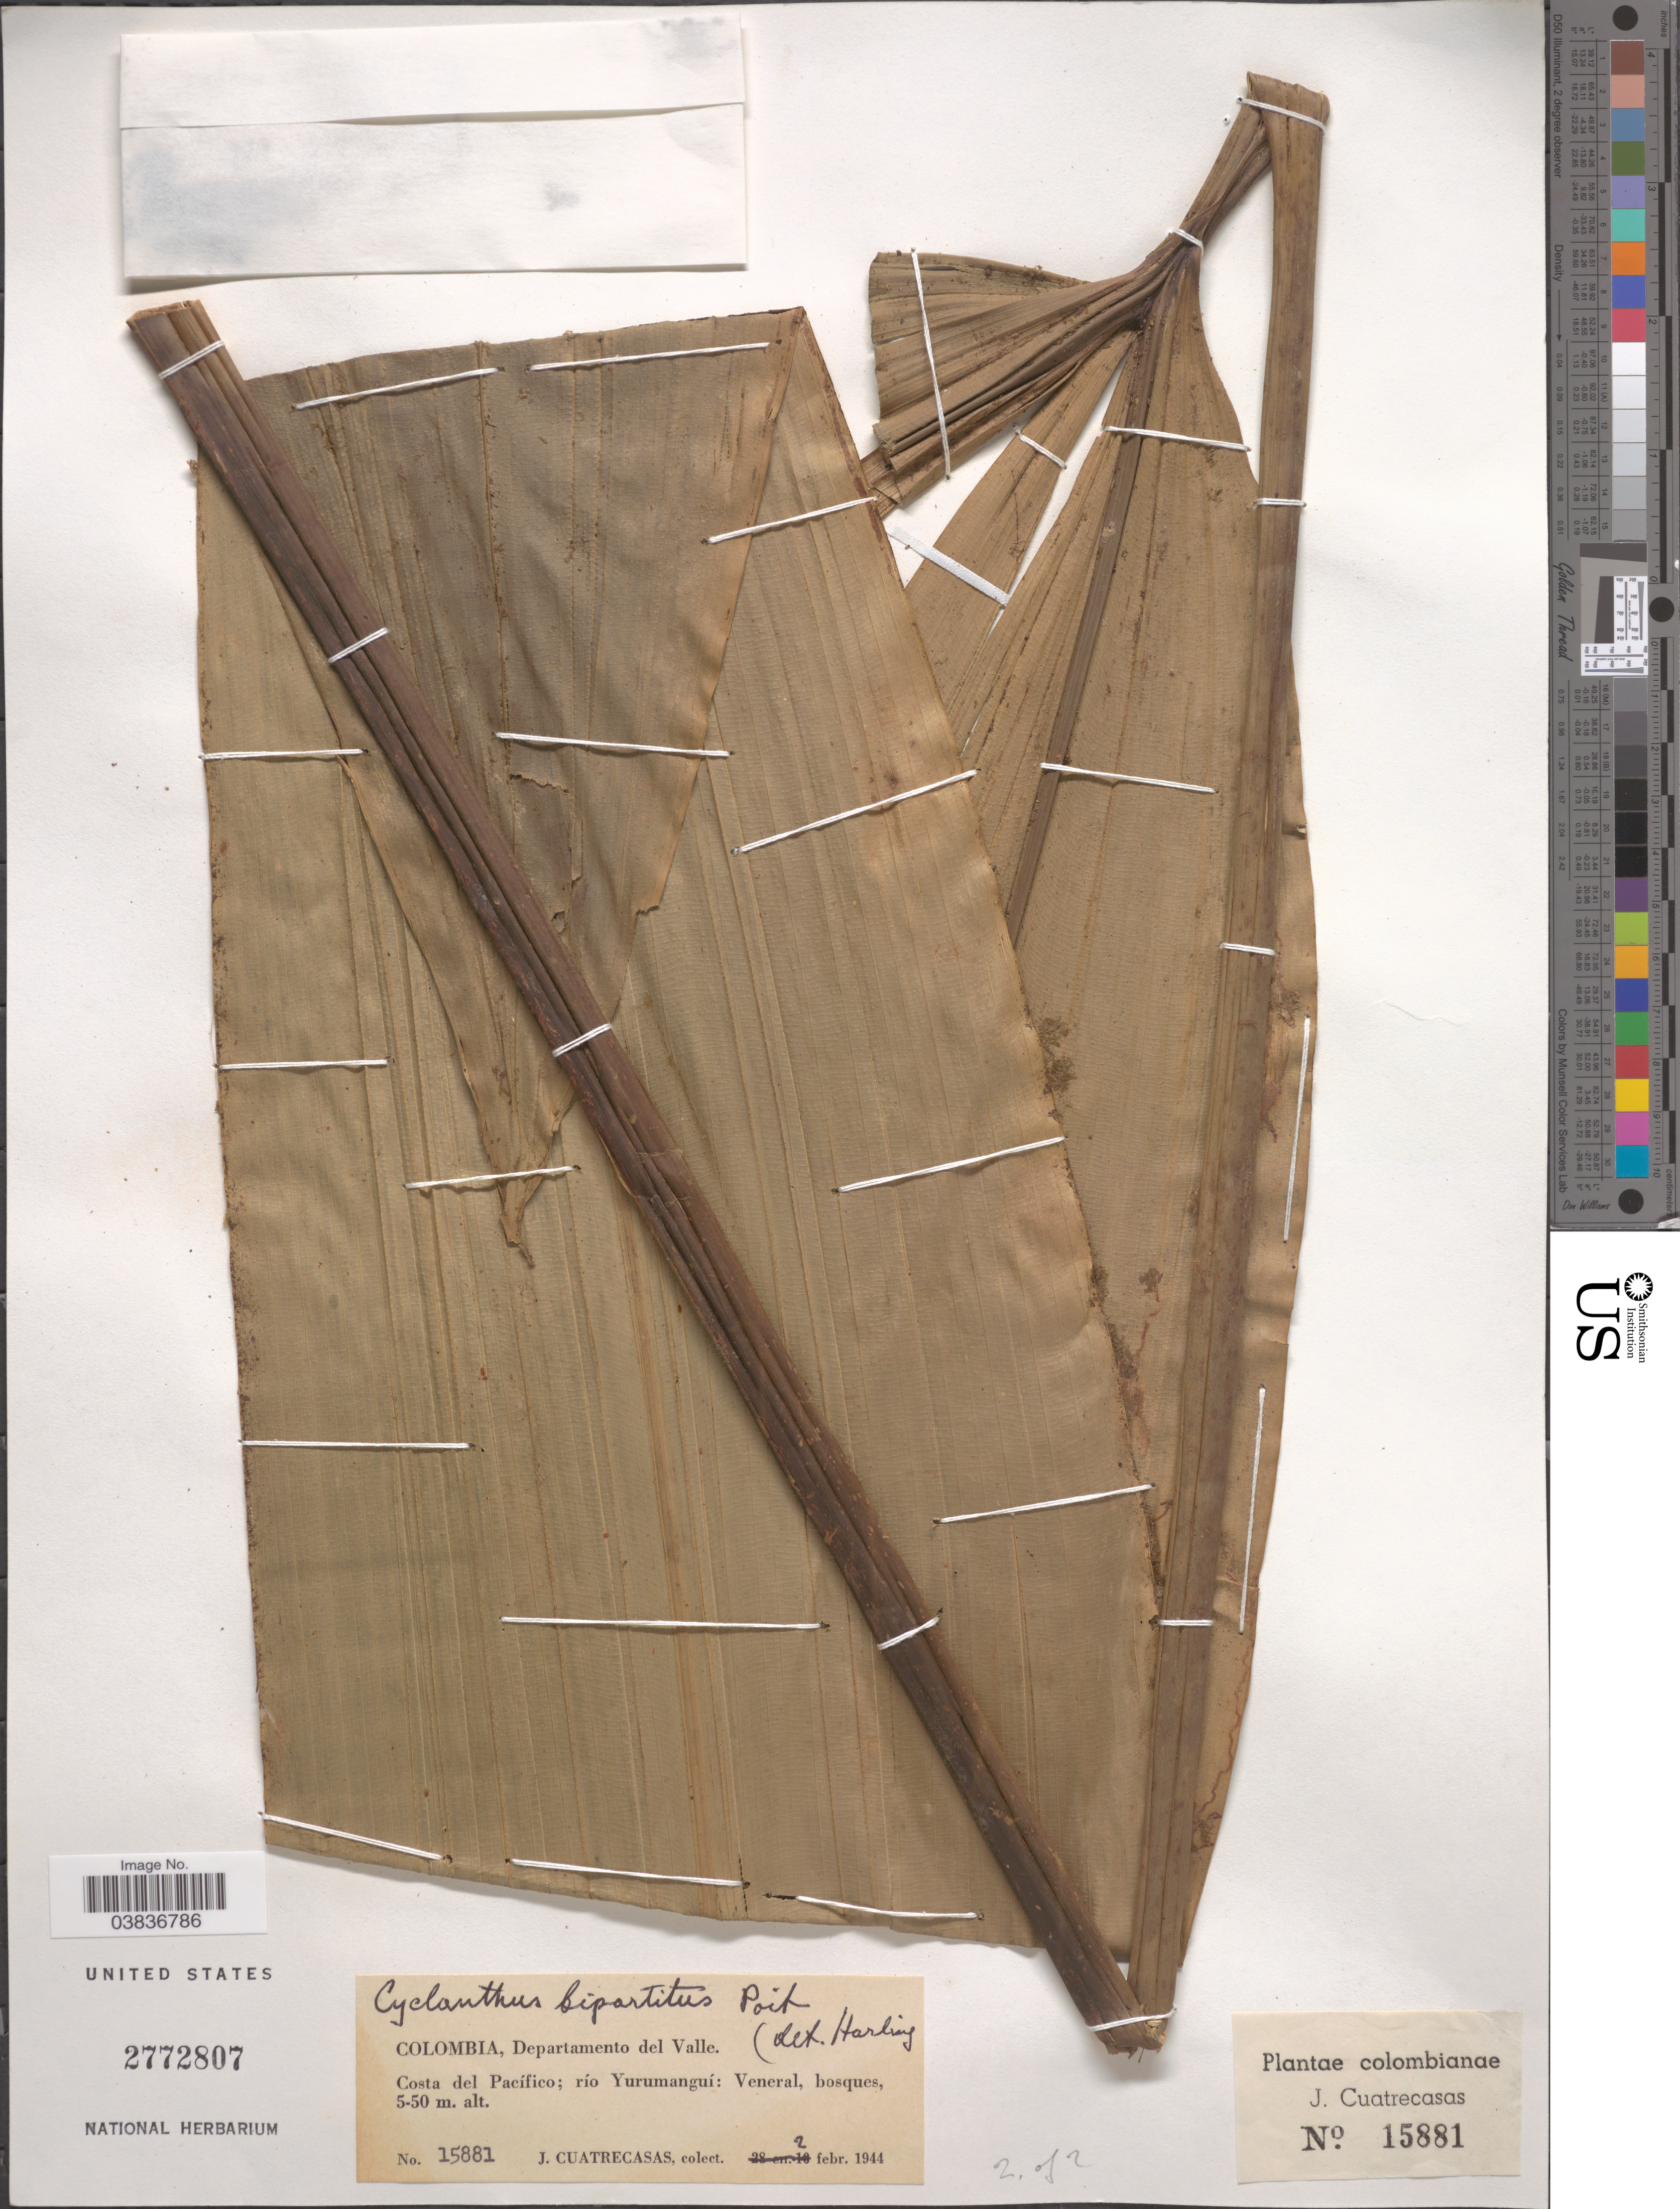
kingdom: Plantae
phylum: Tracheophyta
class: Liliopsida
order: Pandanales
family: Cyclanthaceae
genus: Cyclanthus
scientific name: Cyclanthus bipartitus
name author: Poit. ex A. Rich.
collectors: J. Cuatrecasas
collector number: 15881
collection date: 1944-02-02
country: Colombia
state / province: Valle del Cauca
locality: Departamento del Valle. Costa del Pacífico; río Yurumanguí.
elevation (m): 5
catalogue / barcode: US 2772807